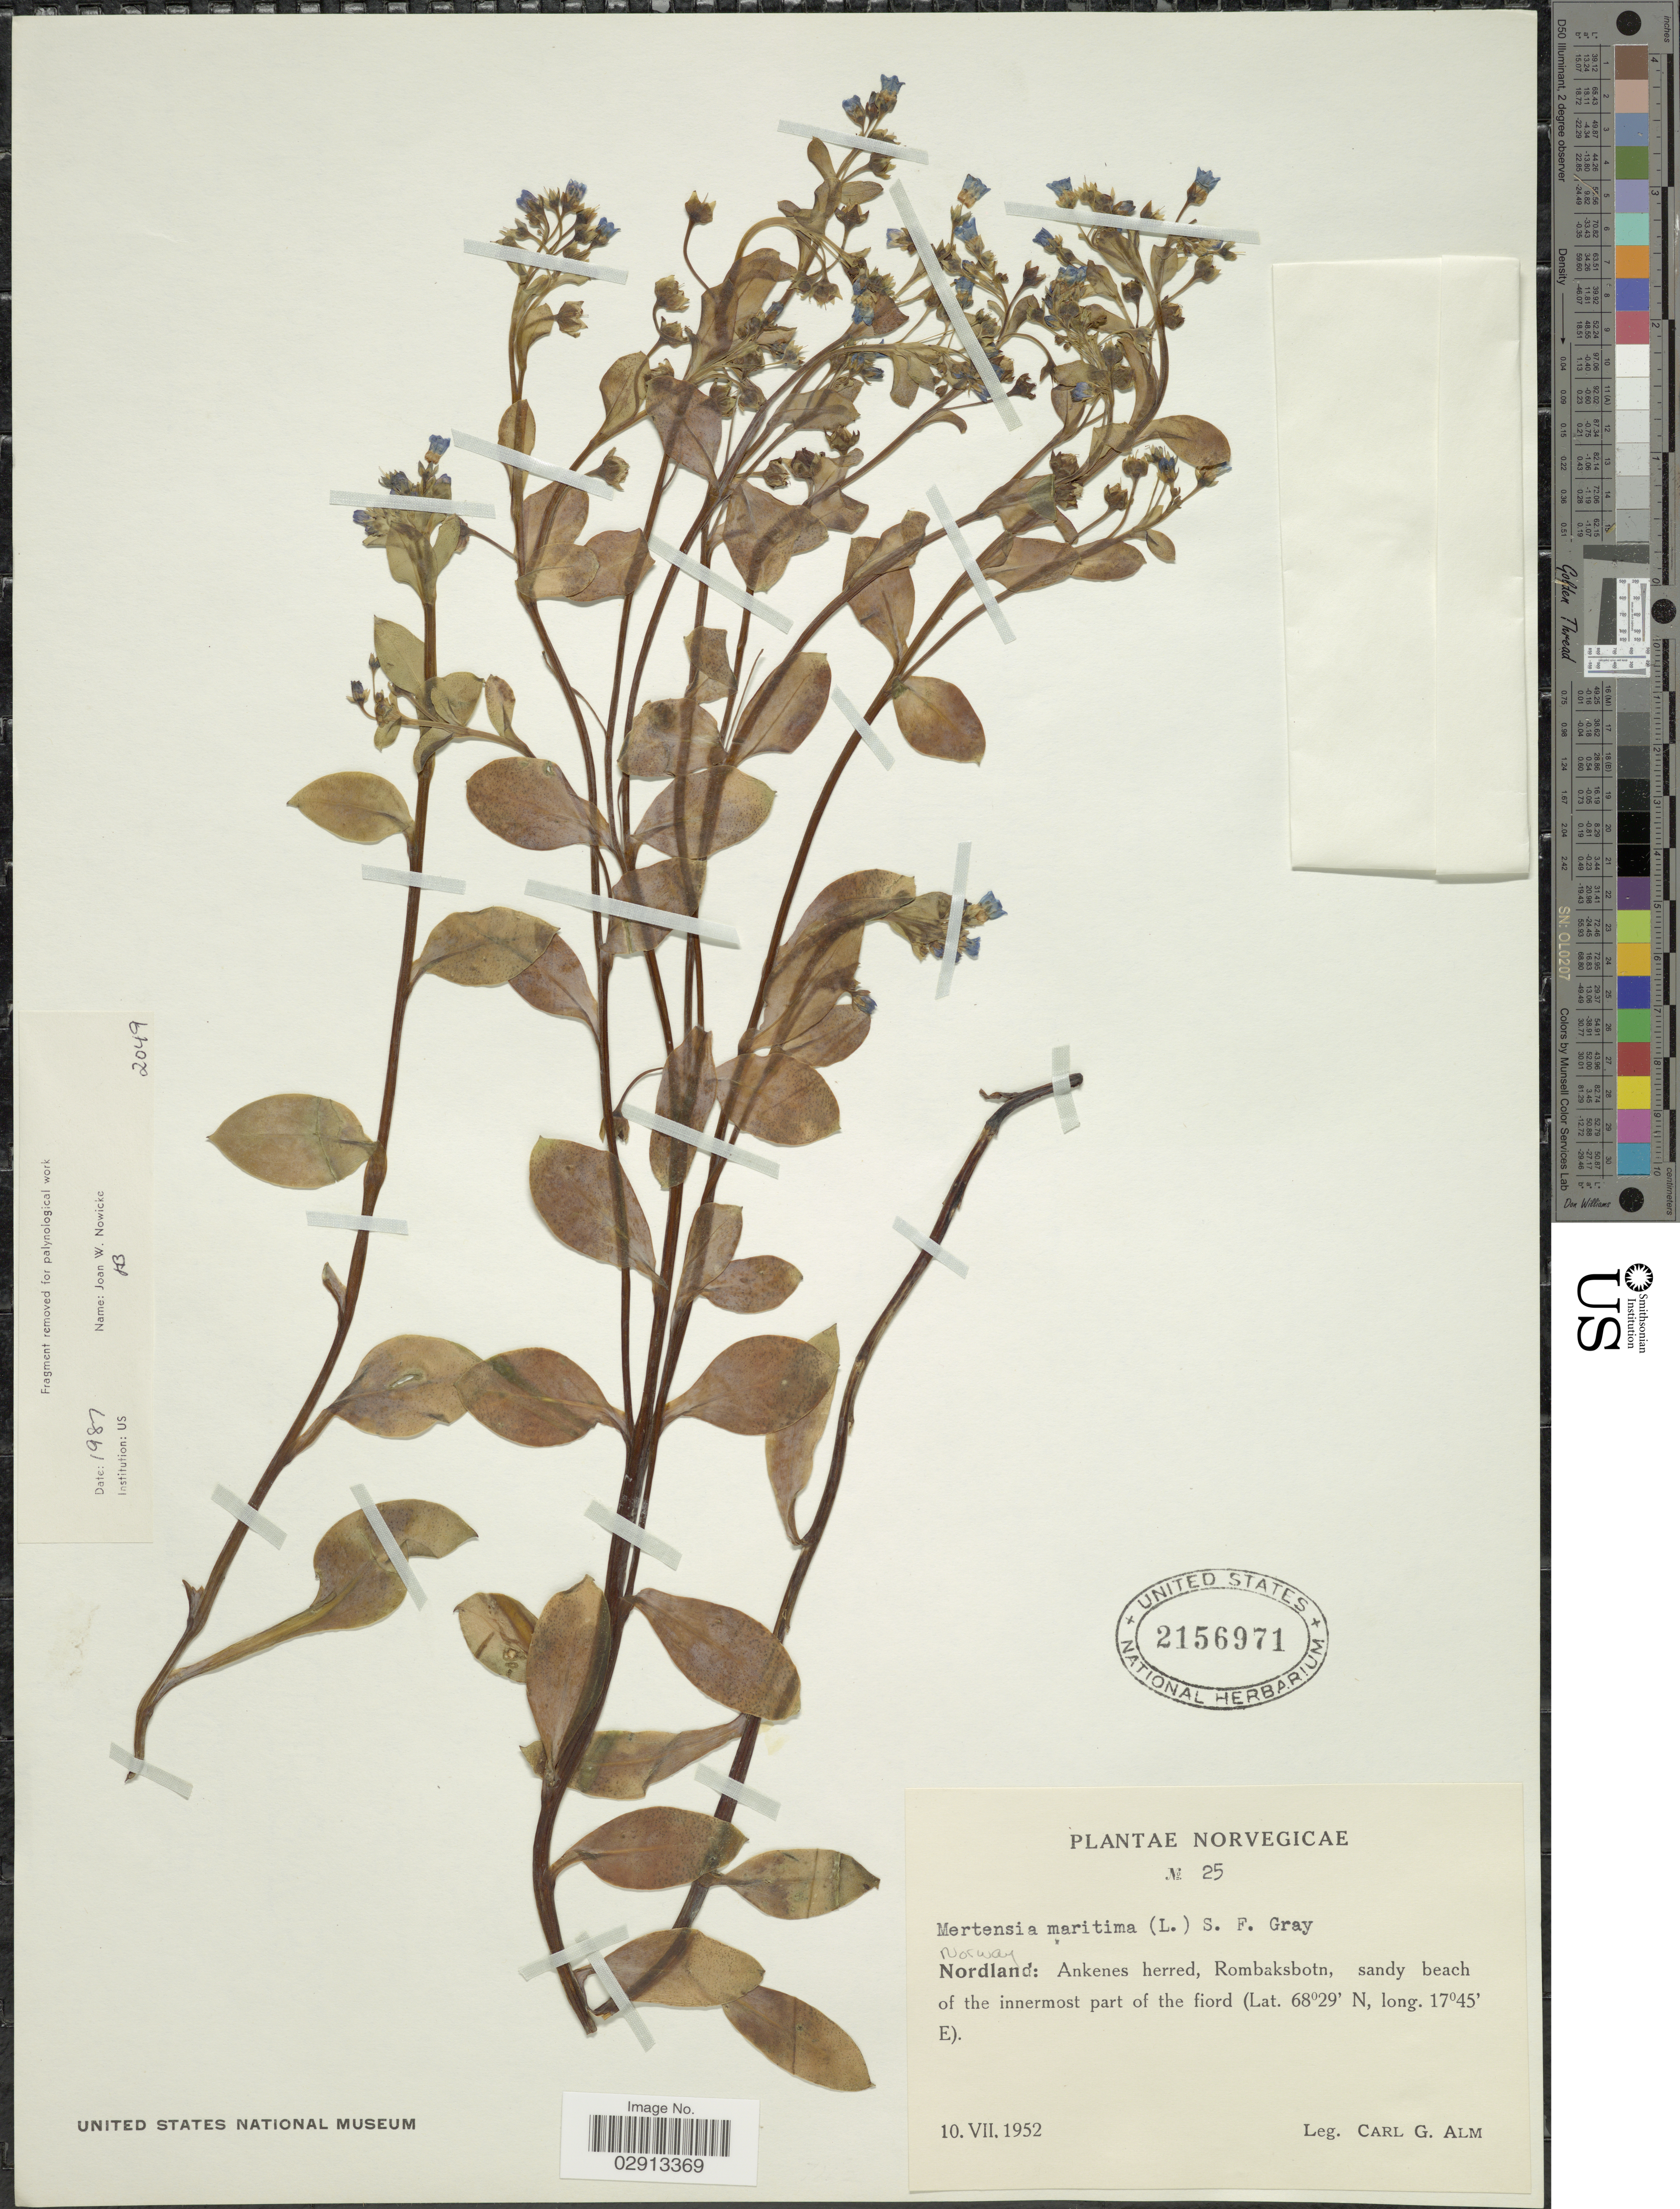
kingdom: Plantae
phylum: Tracheophyta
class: Magnoliopsida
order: Boraginales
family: Boraginaceae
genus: Mertensia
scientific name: Mertensia maritima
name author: (L.) S.F. Gray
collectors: C. G. Alm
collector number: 25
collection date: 1952-07-10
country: Norway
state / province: Nordland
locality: Norvegicae. Norway. Nordland: Ankenes herred, Rombaksbotn, sandy beach of the innermost part of the fiord.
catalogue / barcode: US 2156971